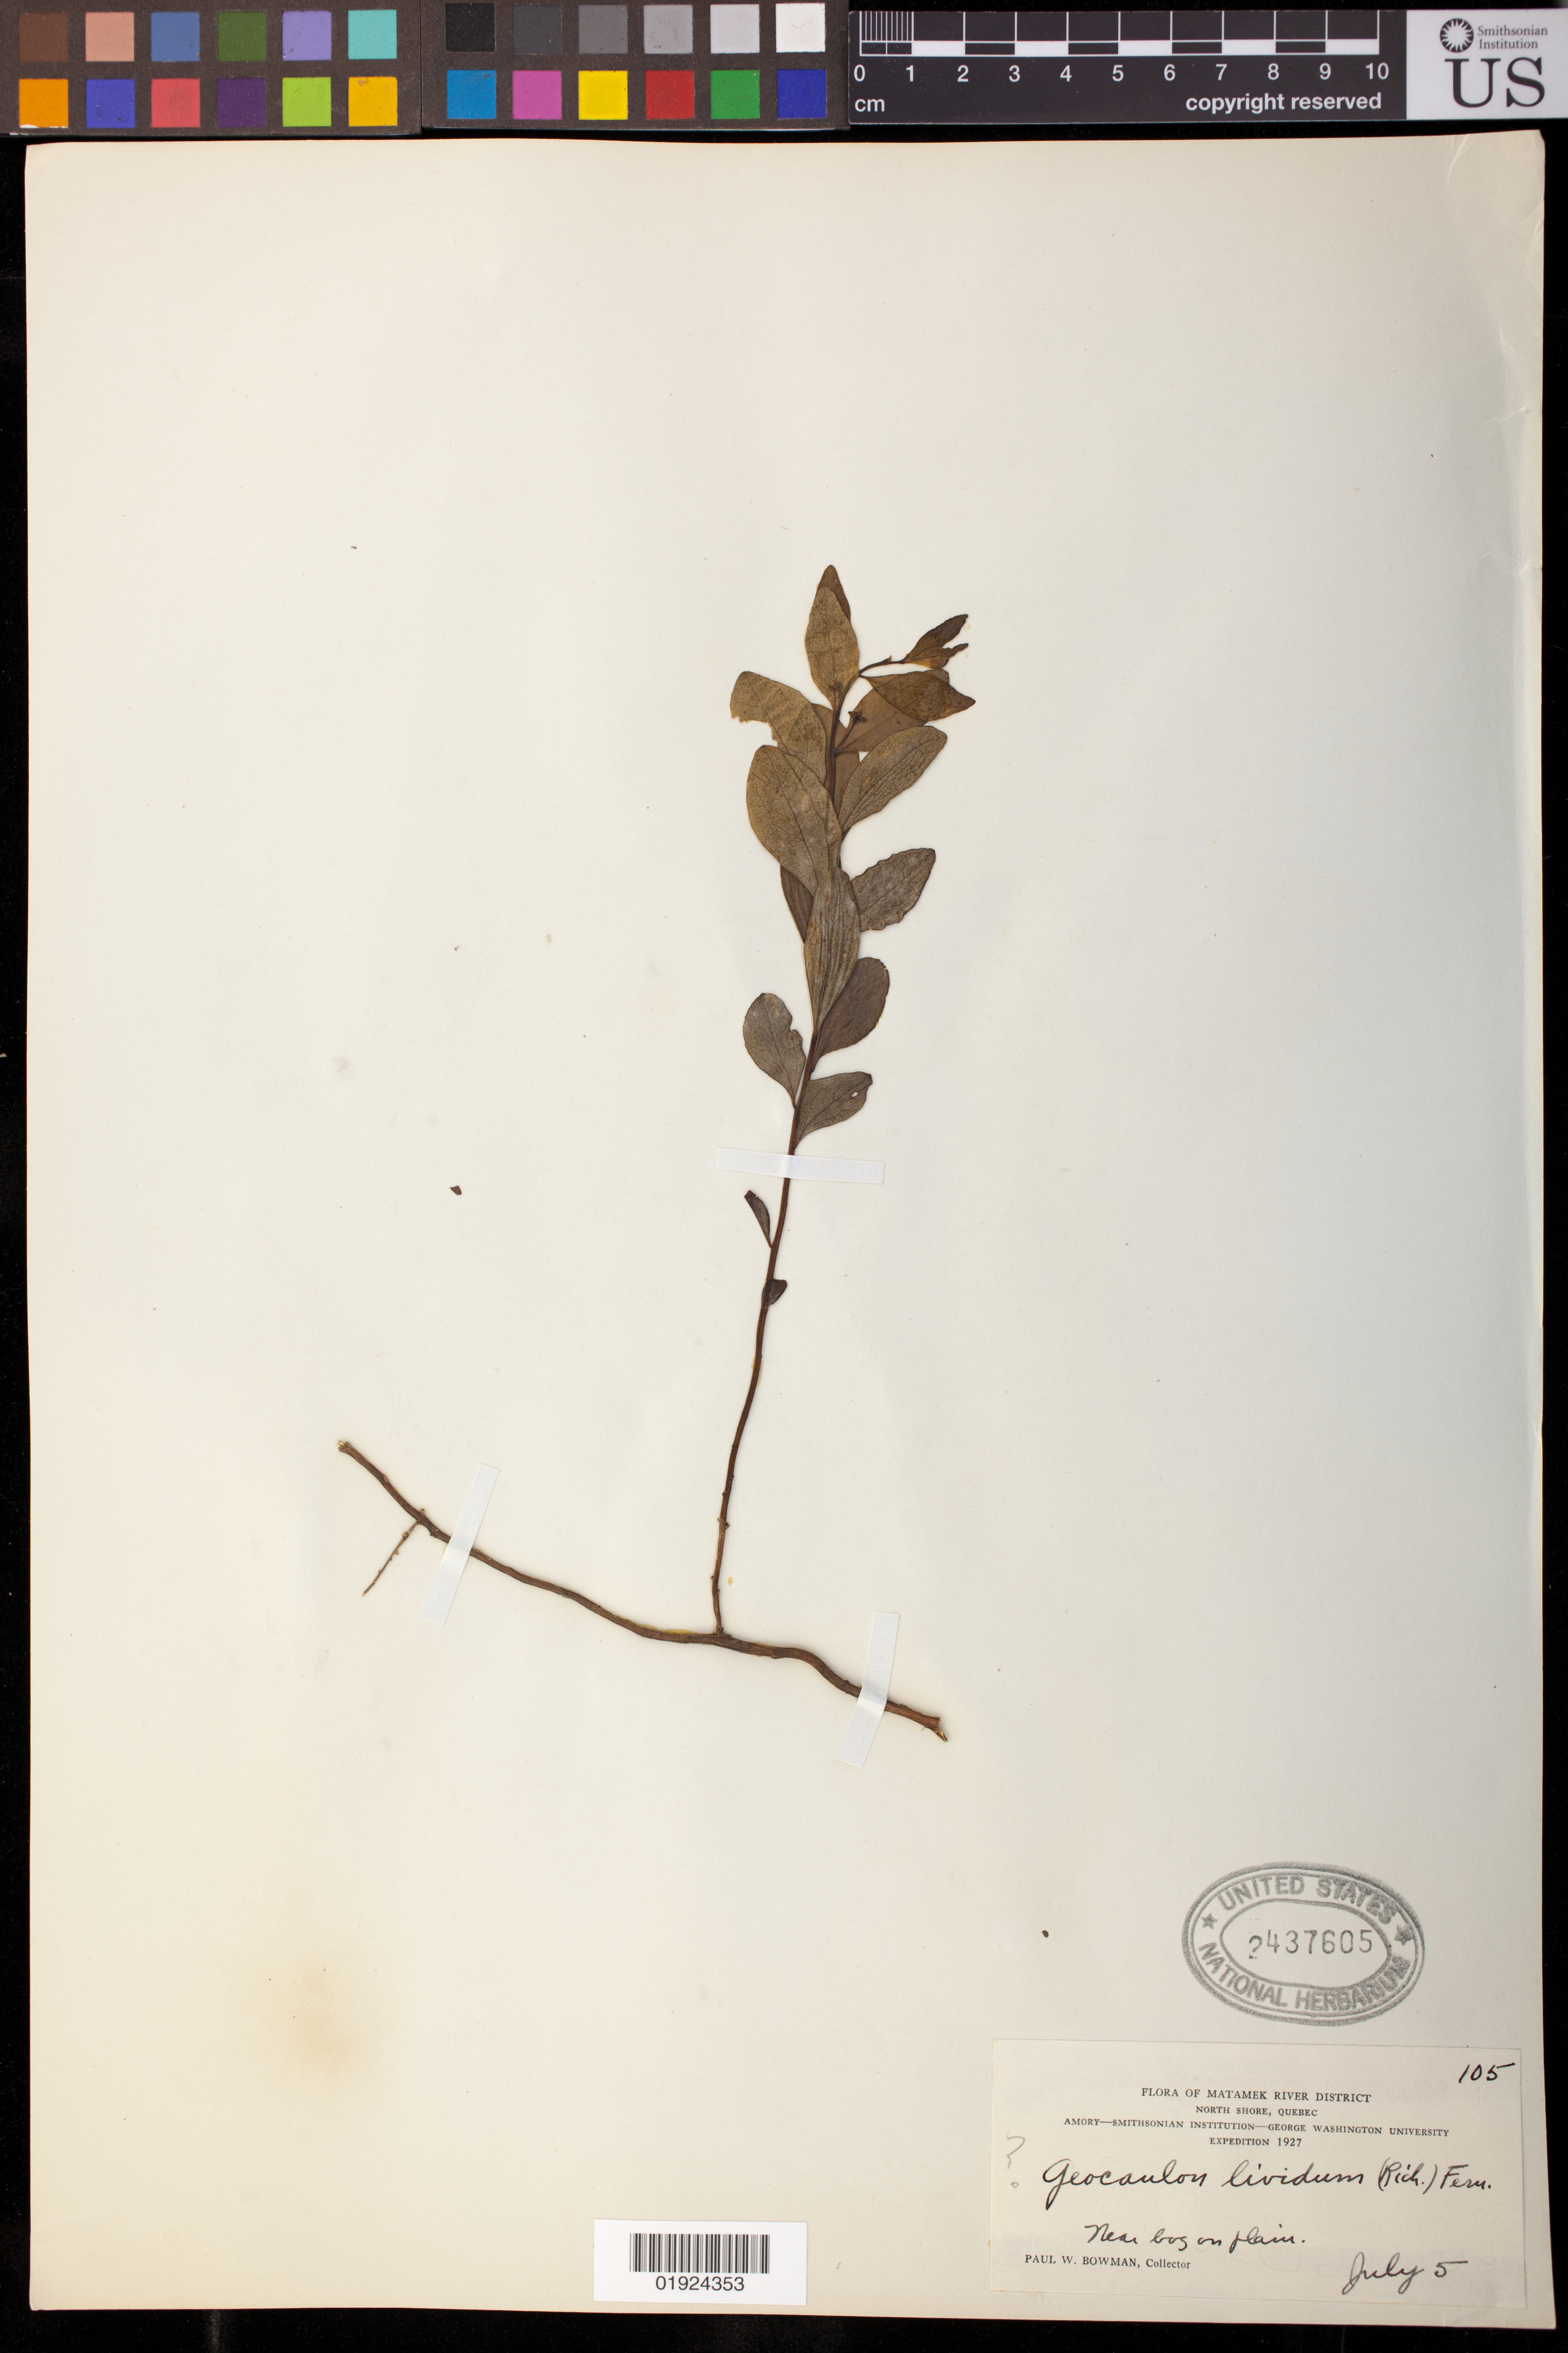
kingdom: Plantae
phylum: Tracheophyta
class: Magnoliopsida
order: Santalales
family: Comandraceae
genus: Geocaulon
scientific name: Geocaulon lividum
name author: (Richardson) Fernald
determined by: Piehl, M. A.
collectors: P. Bowman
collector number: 105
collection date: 1927-07-05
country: Canada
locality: Matamek River District, North Shore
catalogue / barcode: US 2437605